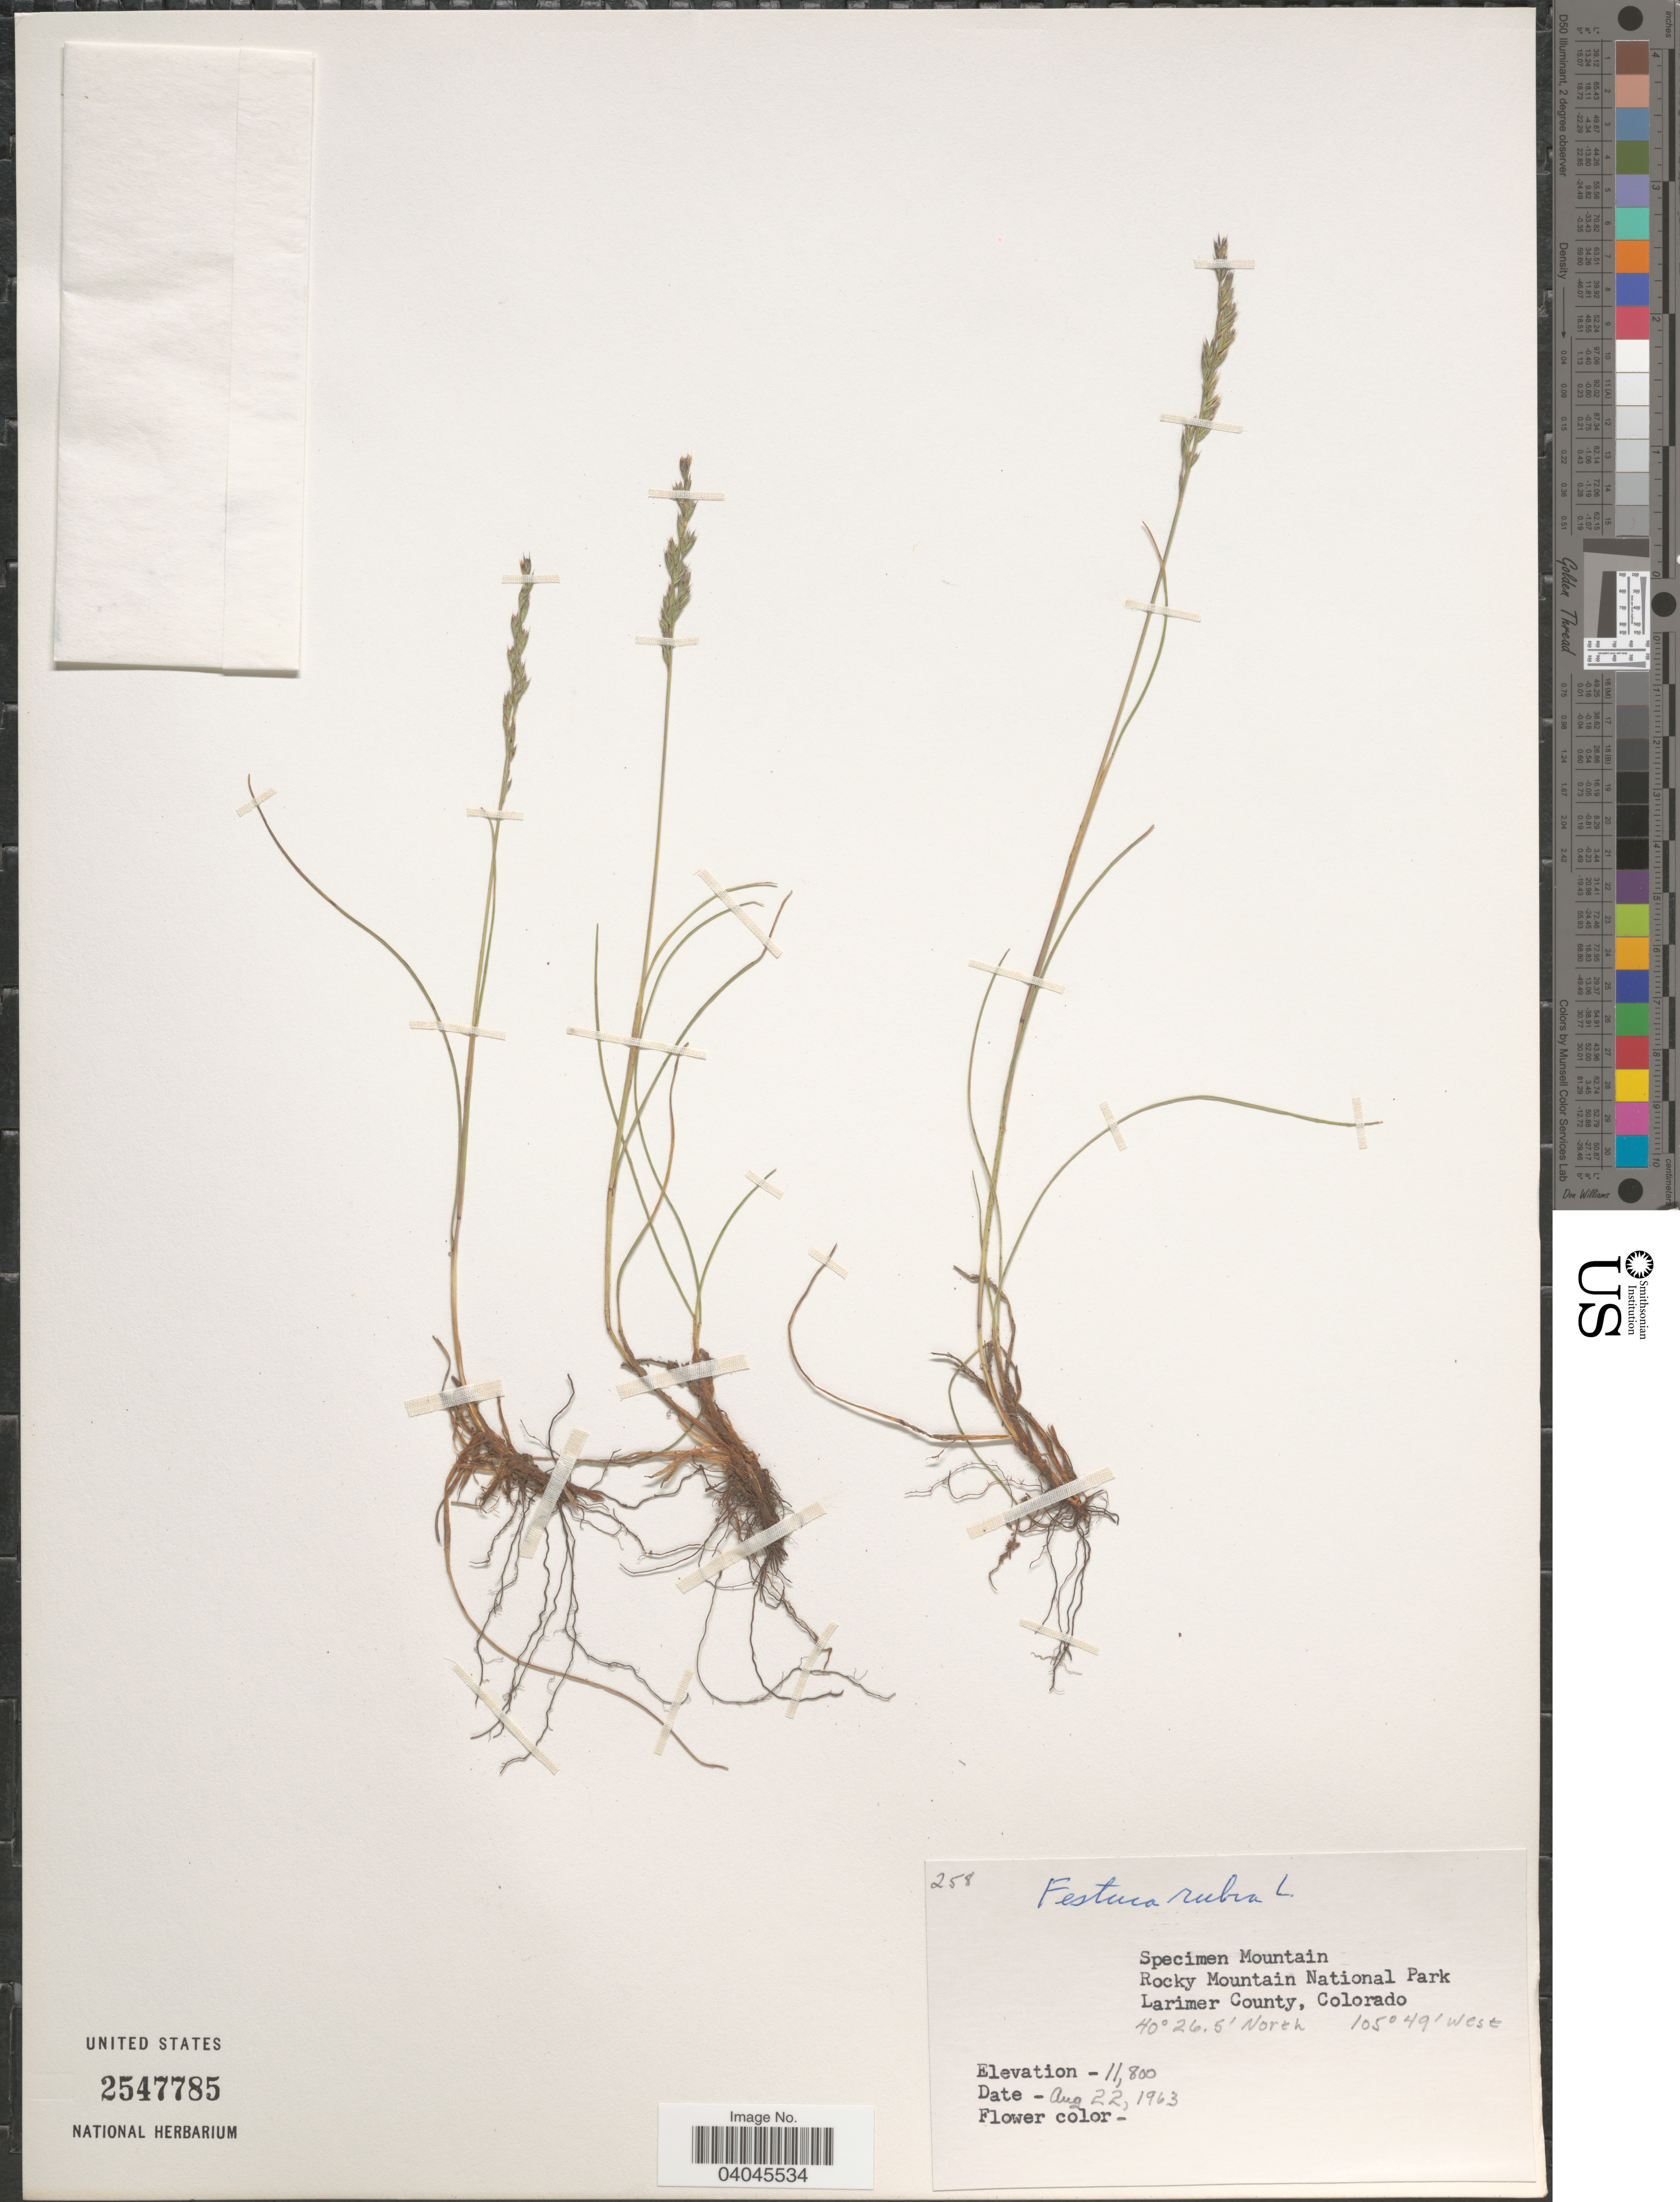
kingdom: Plantae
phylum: Tracheophyta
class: Liliopsida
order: Poales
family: Poaceae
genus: Festuca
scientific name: Festuca rubra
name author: L.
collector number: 258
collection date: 1963-08-22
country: United States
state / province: Colorado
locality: Specimen Mountain. Rocky Mountain National Park. Larimer County.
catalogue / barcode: US 2547785